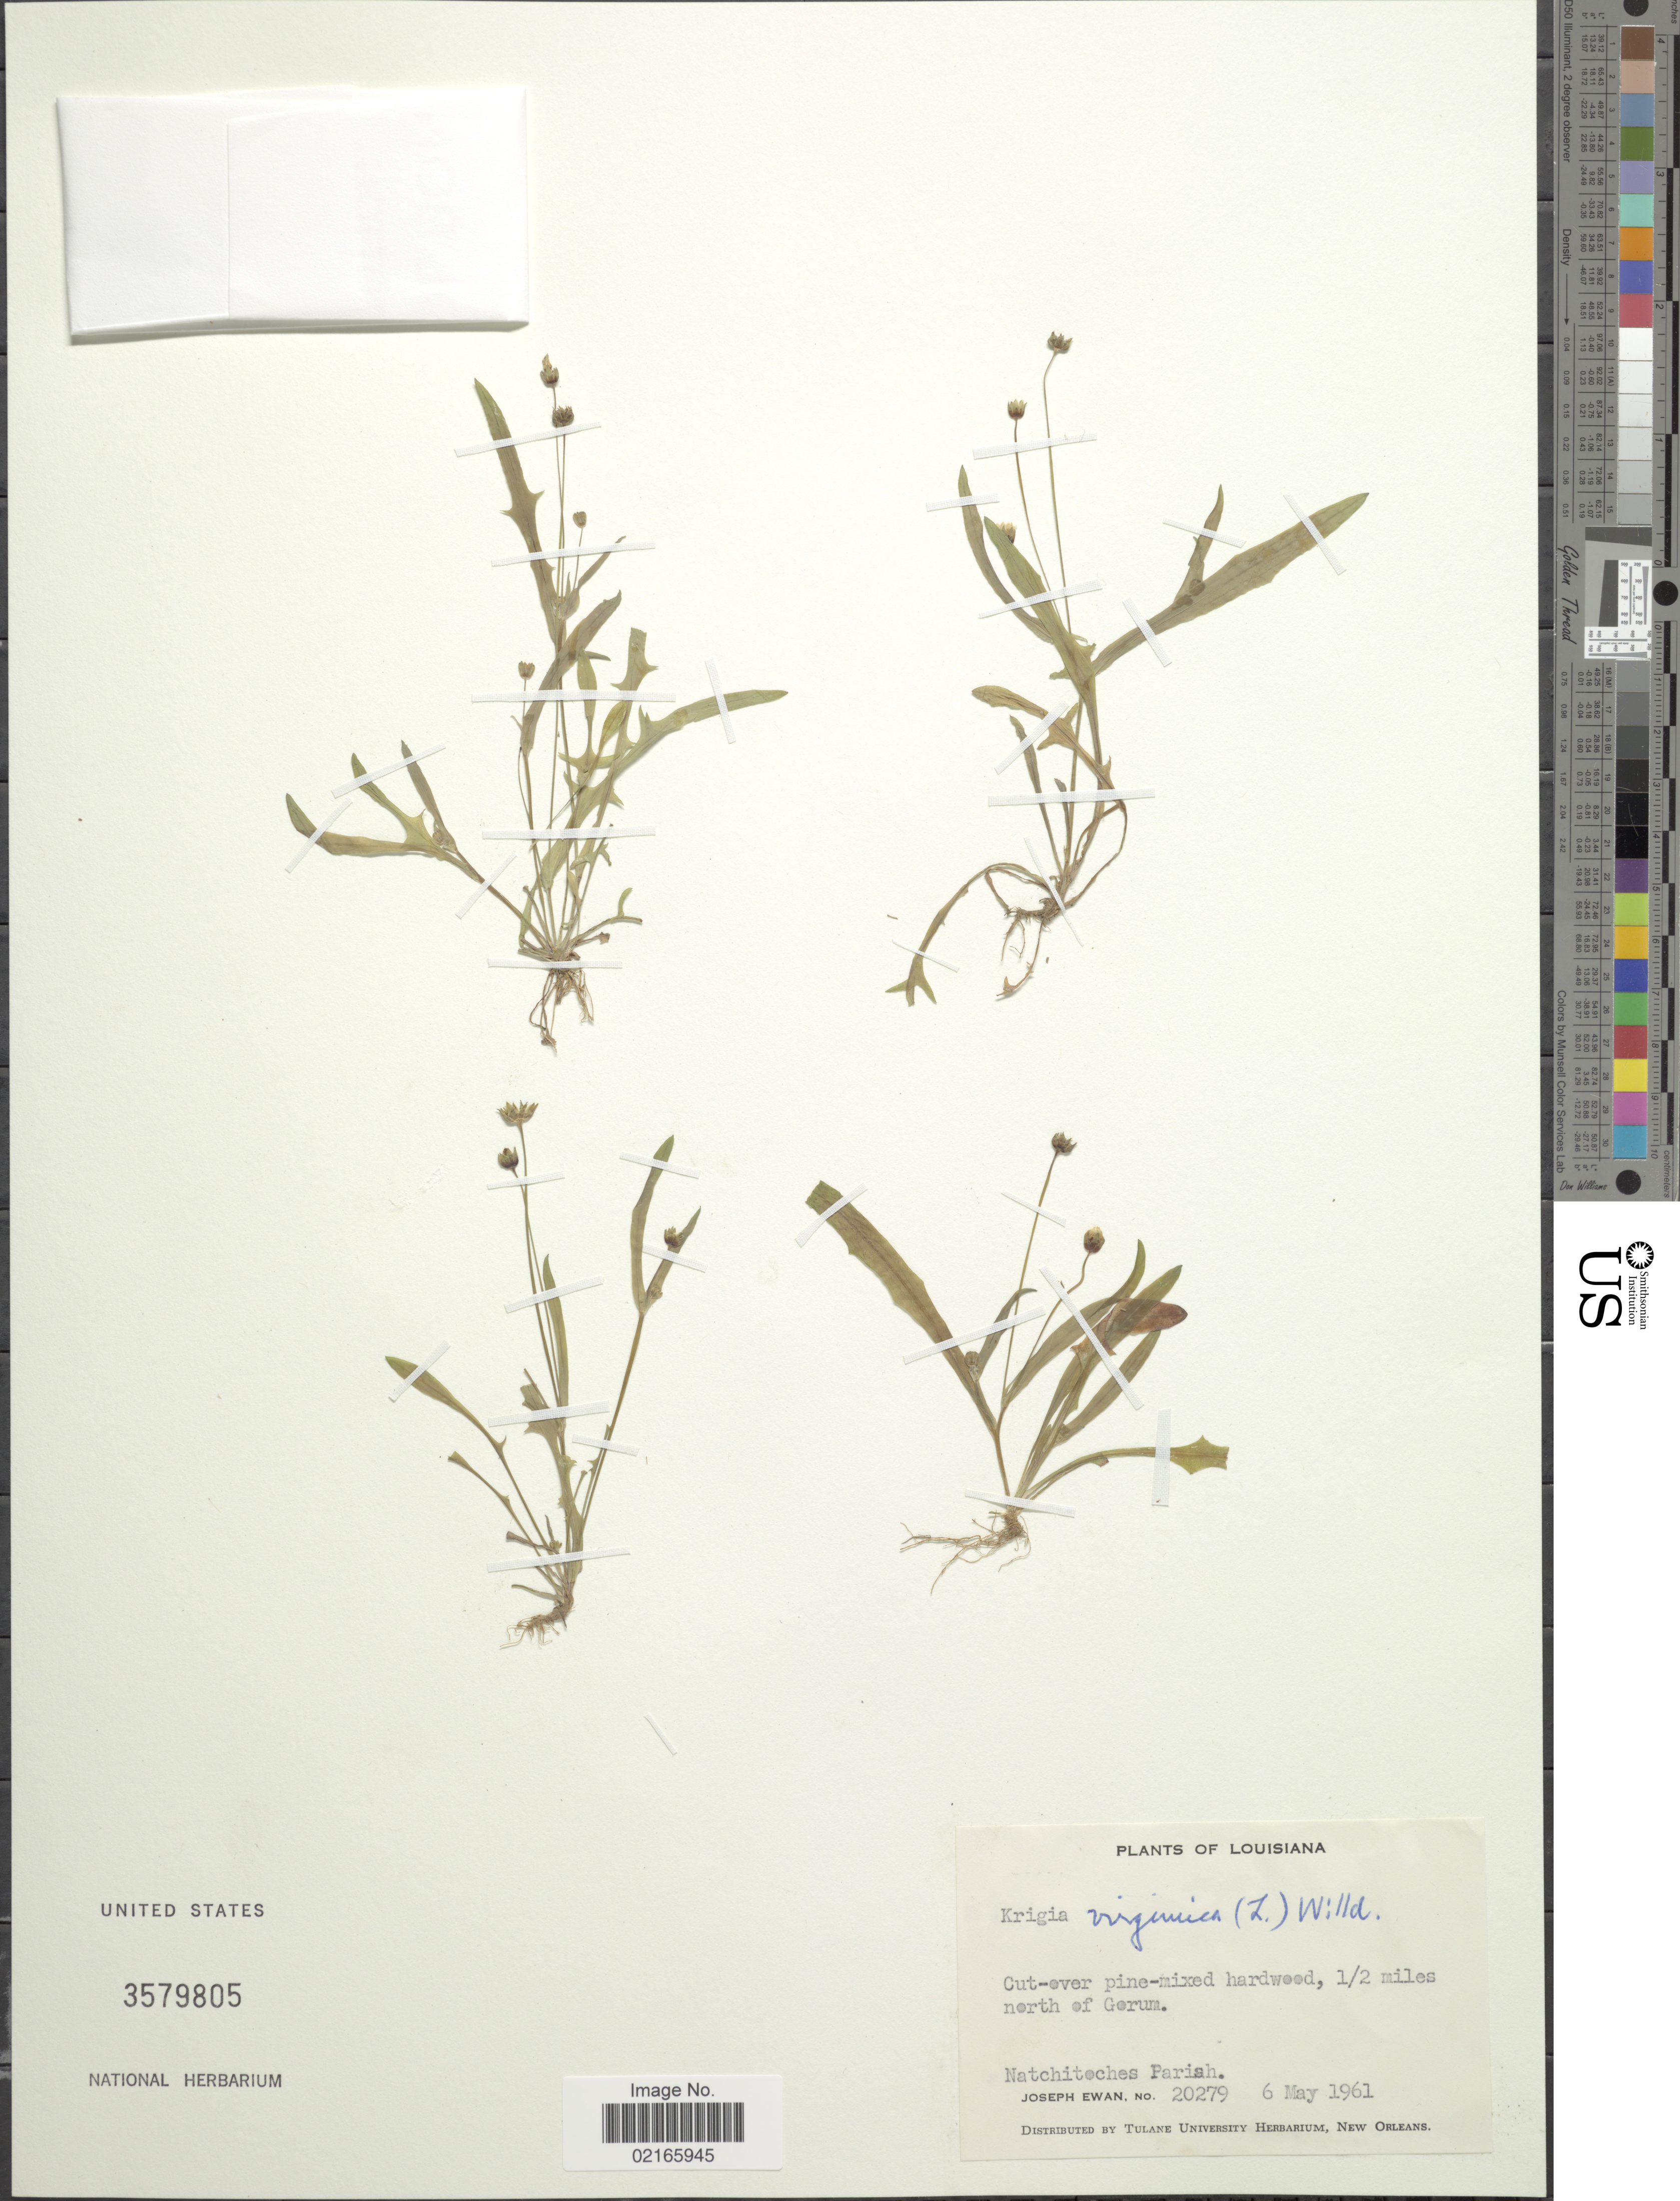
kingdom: Plantae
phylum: Tracheophyta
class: Magnoliopsida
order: Asterales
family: Asteraceae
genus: Krigia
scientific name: Krigia virginica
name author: (L.) Willd.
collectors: J. A. Ewan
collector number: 20279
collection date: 1961-05-06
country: United States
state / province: Louisiana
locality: Cut-ever pine-mixed hardweed, 1/2 miles north of Gerum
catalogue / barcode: US 3579805